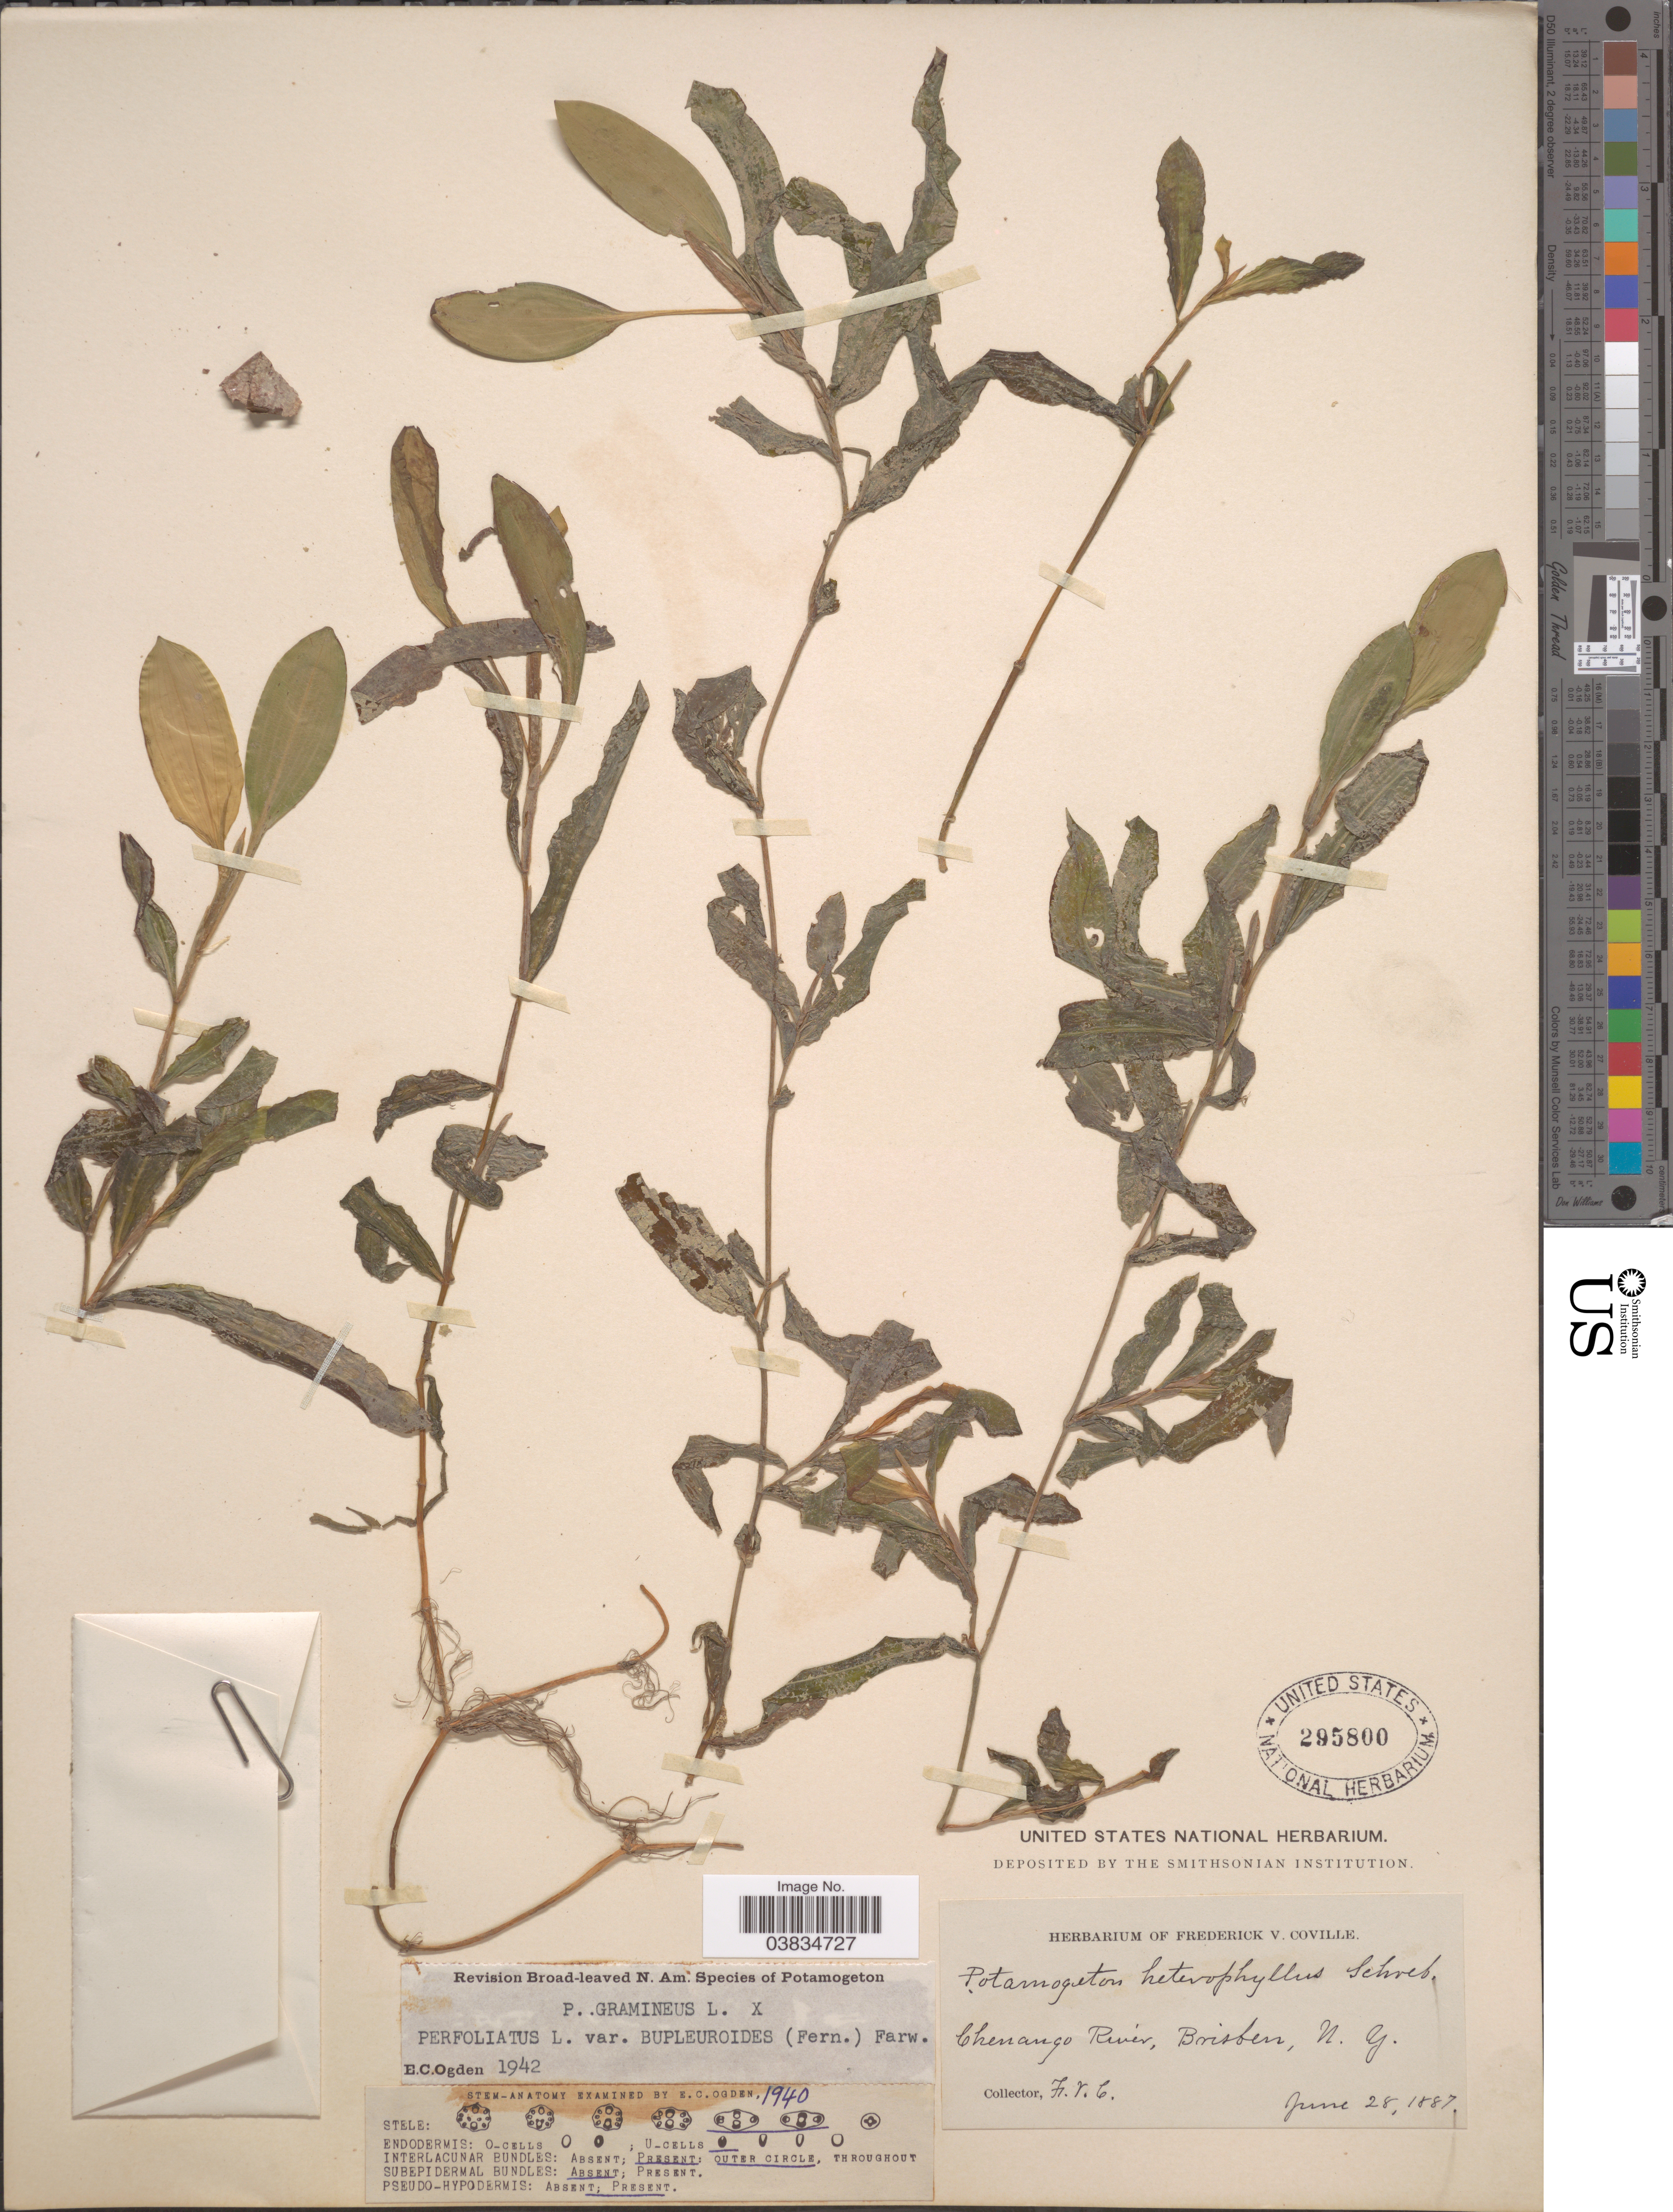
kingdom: Plantae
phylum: Tracheophyta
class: Liliopsida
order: Alismatales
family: Potamogetonaceae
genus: Potamogeton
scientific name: Potamogeton gramineus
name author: L.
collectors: F. V. Coville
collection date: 1887-06-28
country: United States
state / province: New York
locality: Chenango River, Brisben.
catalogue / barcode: US 295800